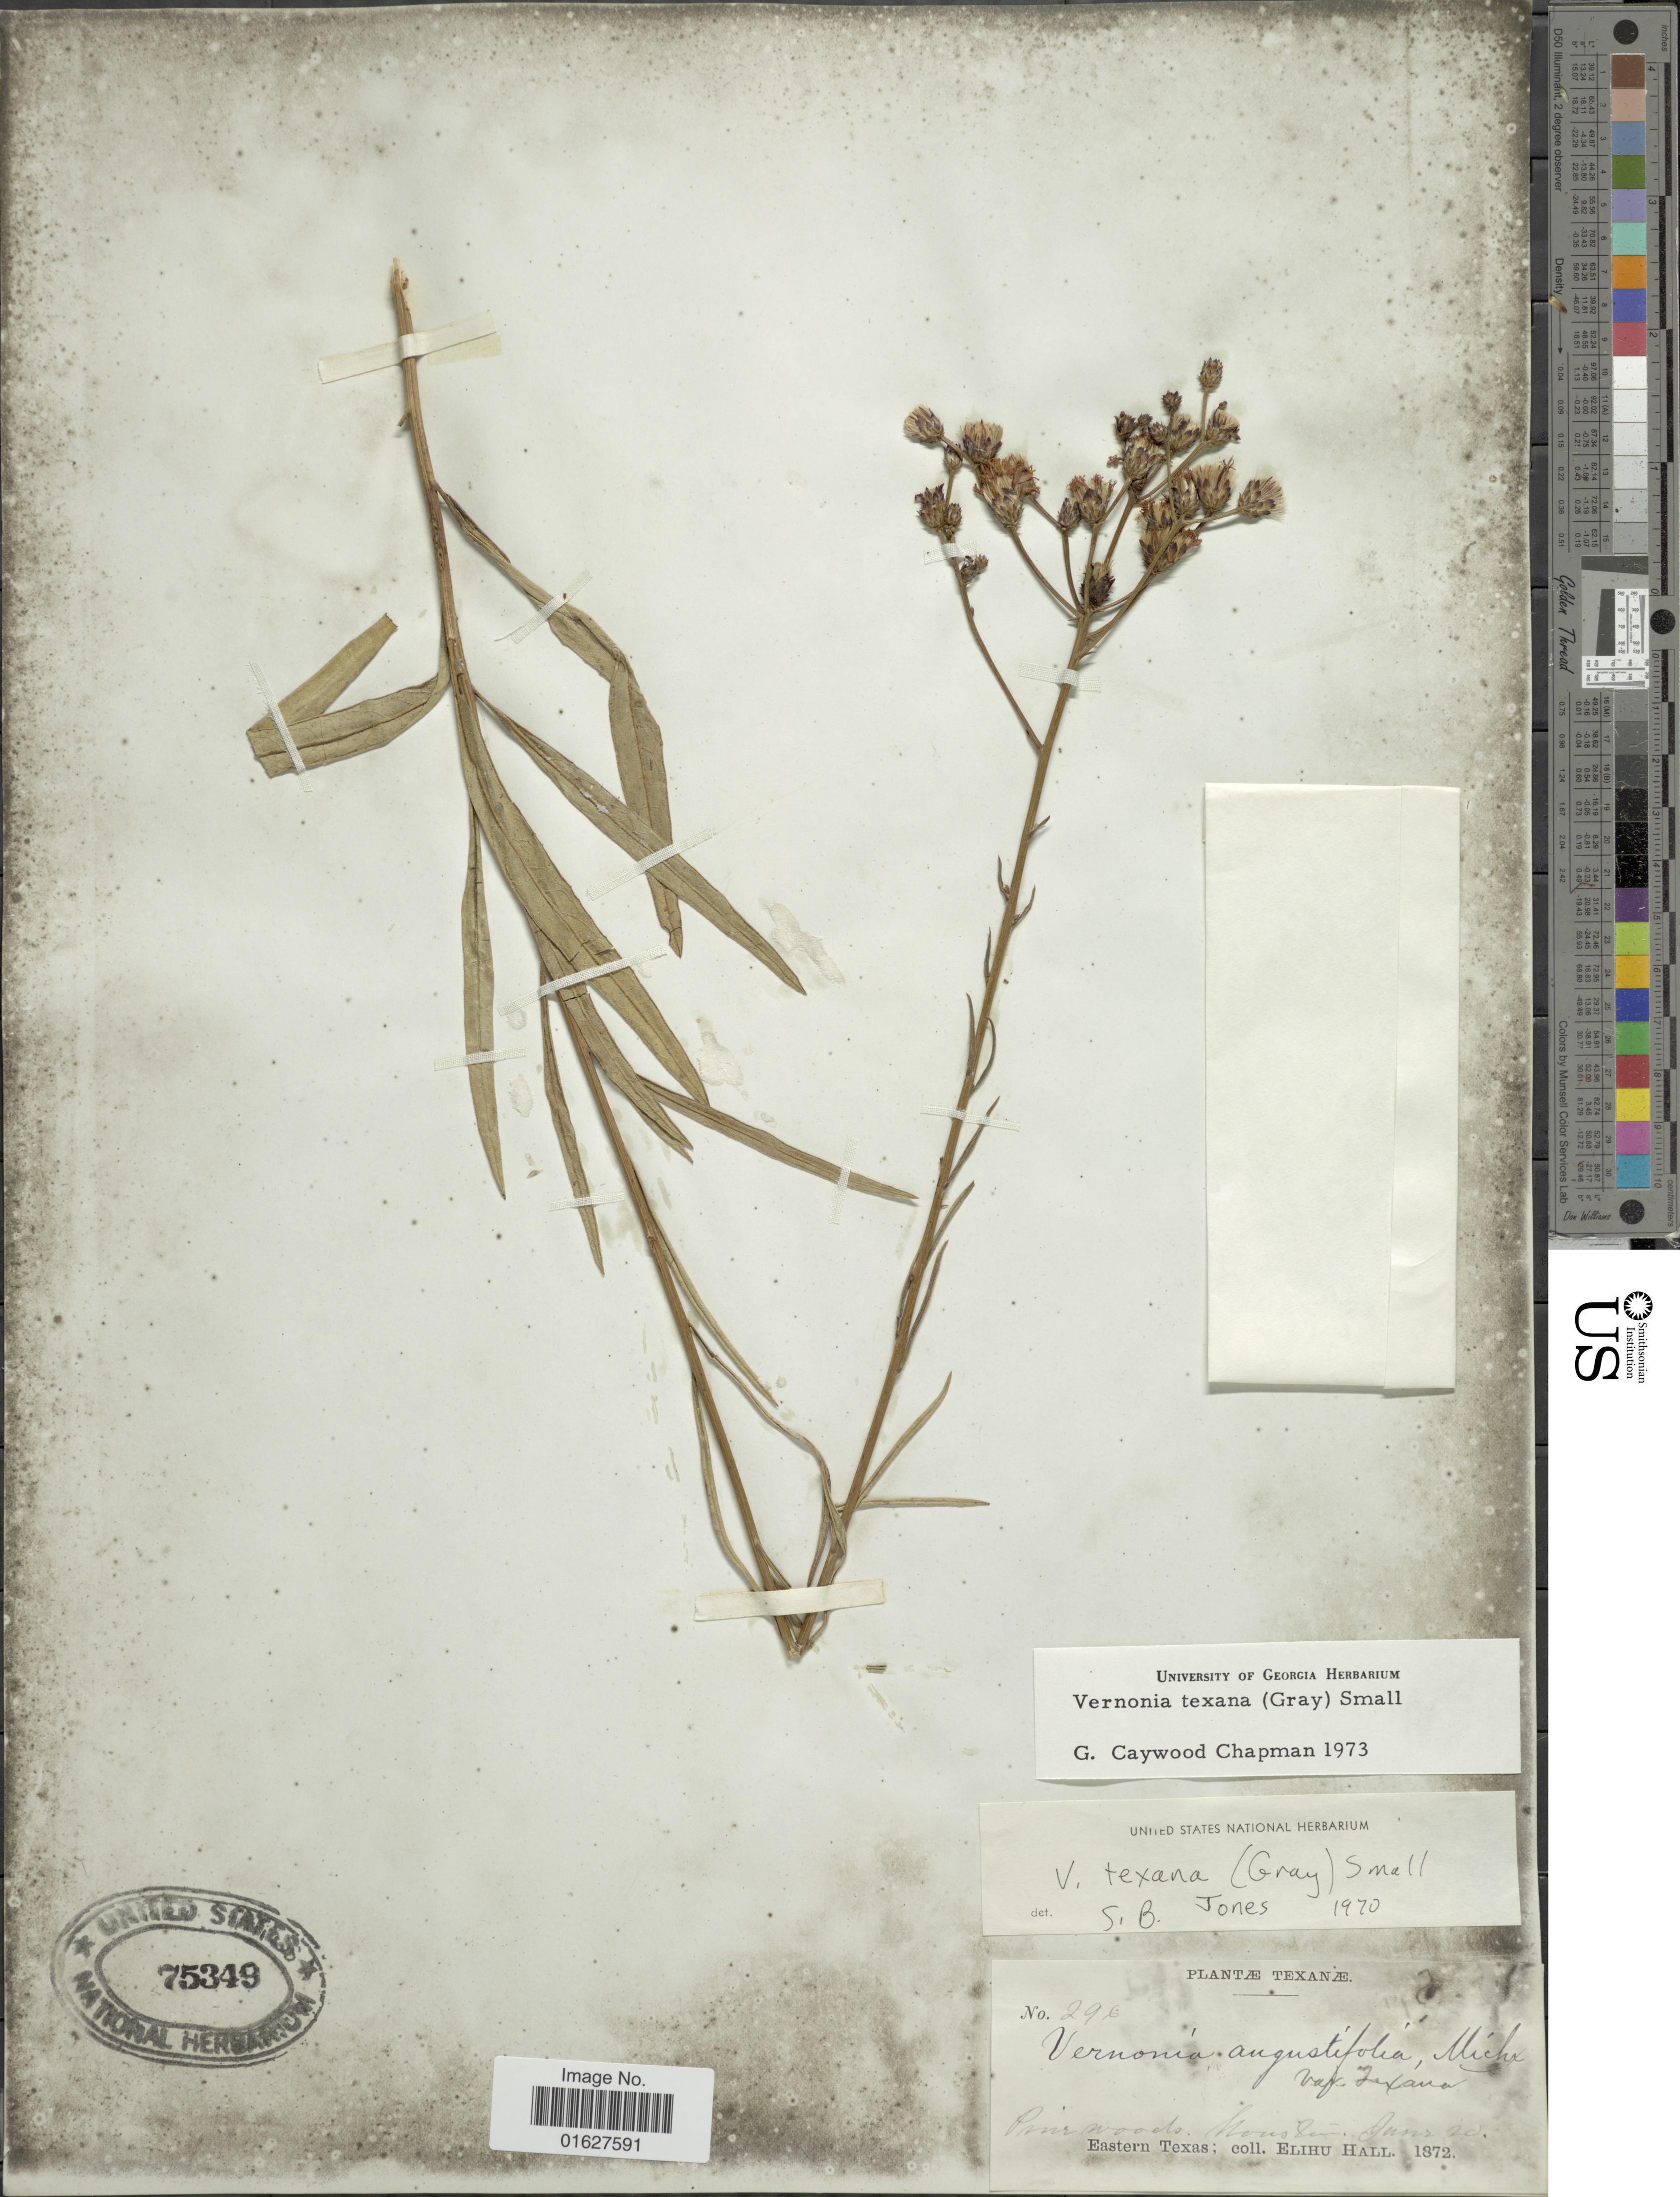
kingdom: Plantae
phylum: Tracheophyta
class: Magnoliopsida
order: Asterales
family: Asteraceae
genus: Vernonia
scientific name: Vernonia texana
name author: (A. Gray) Small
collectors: E. Hall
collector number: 296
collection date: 1872-06-20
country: United States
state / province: Texas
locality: Pine woods. Houston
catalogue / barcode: US 75349